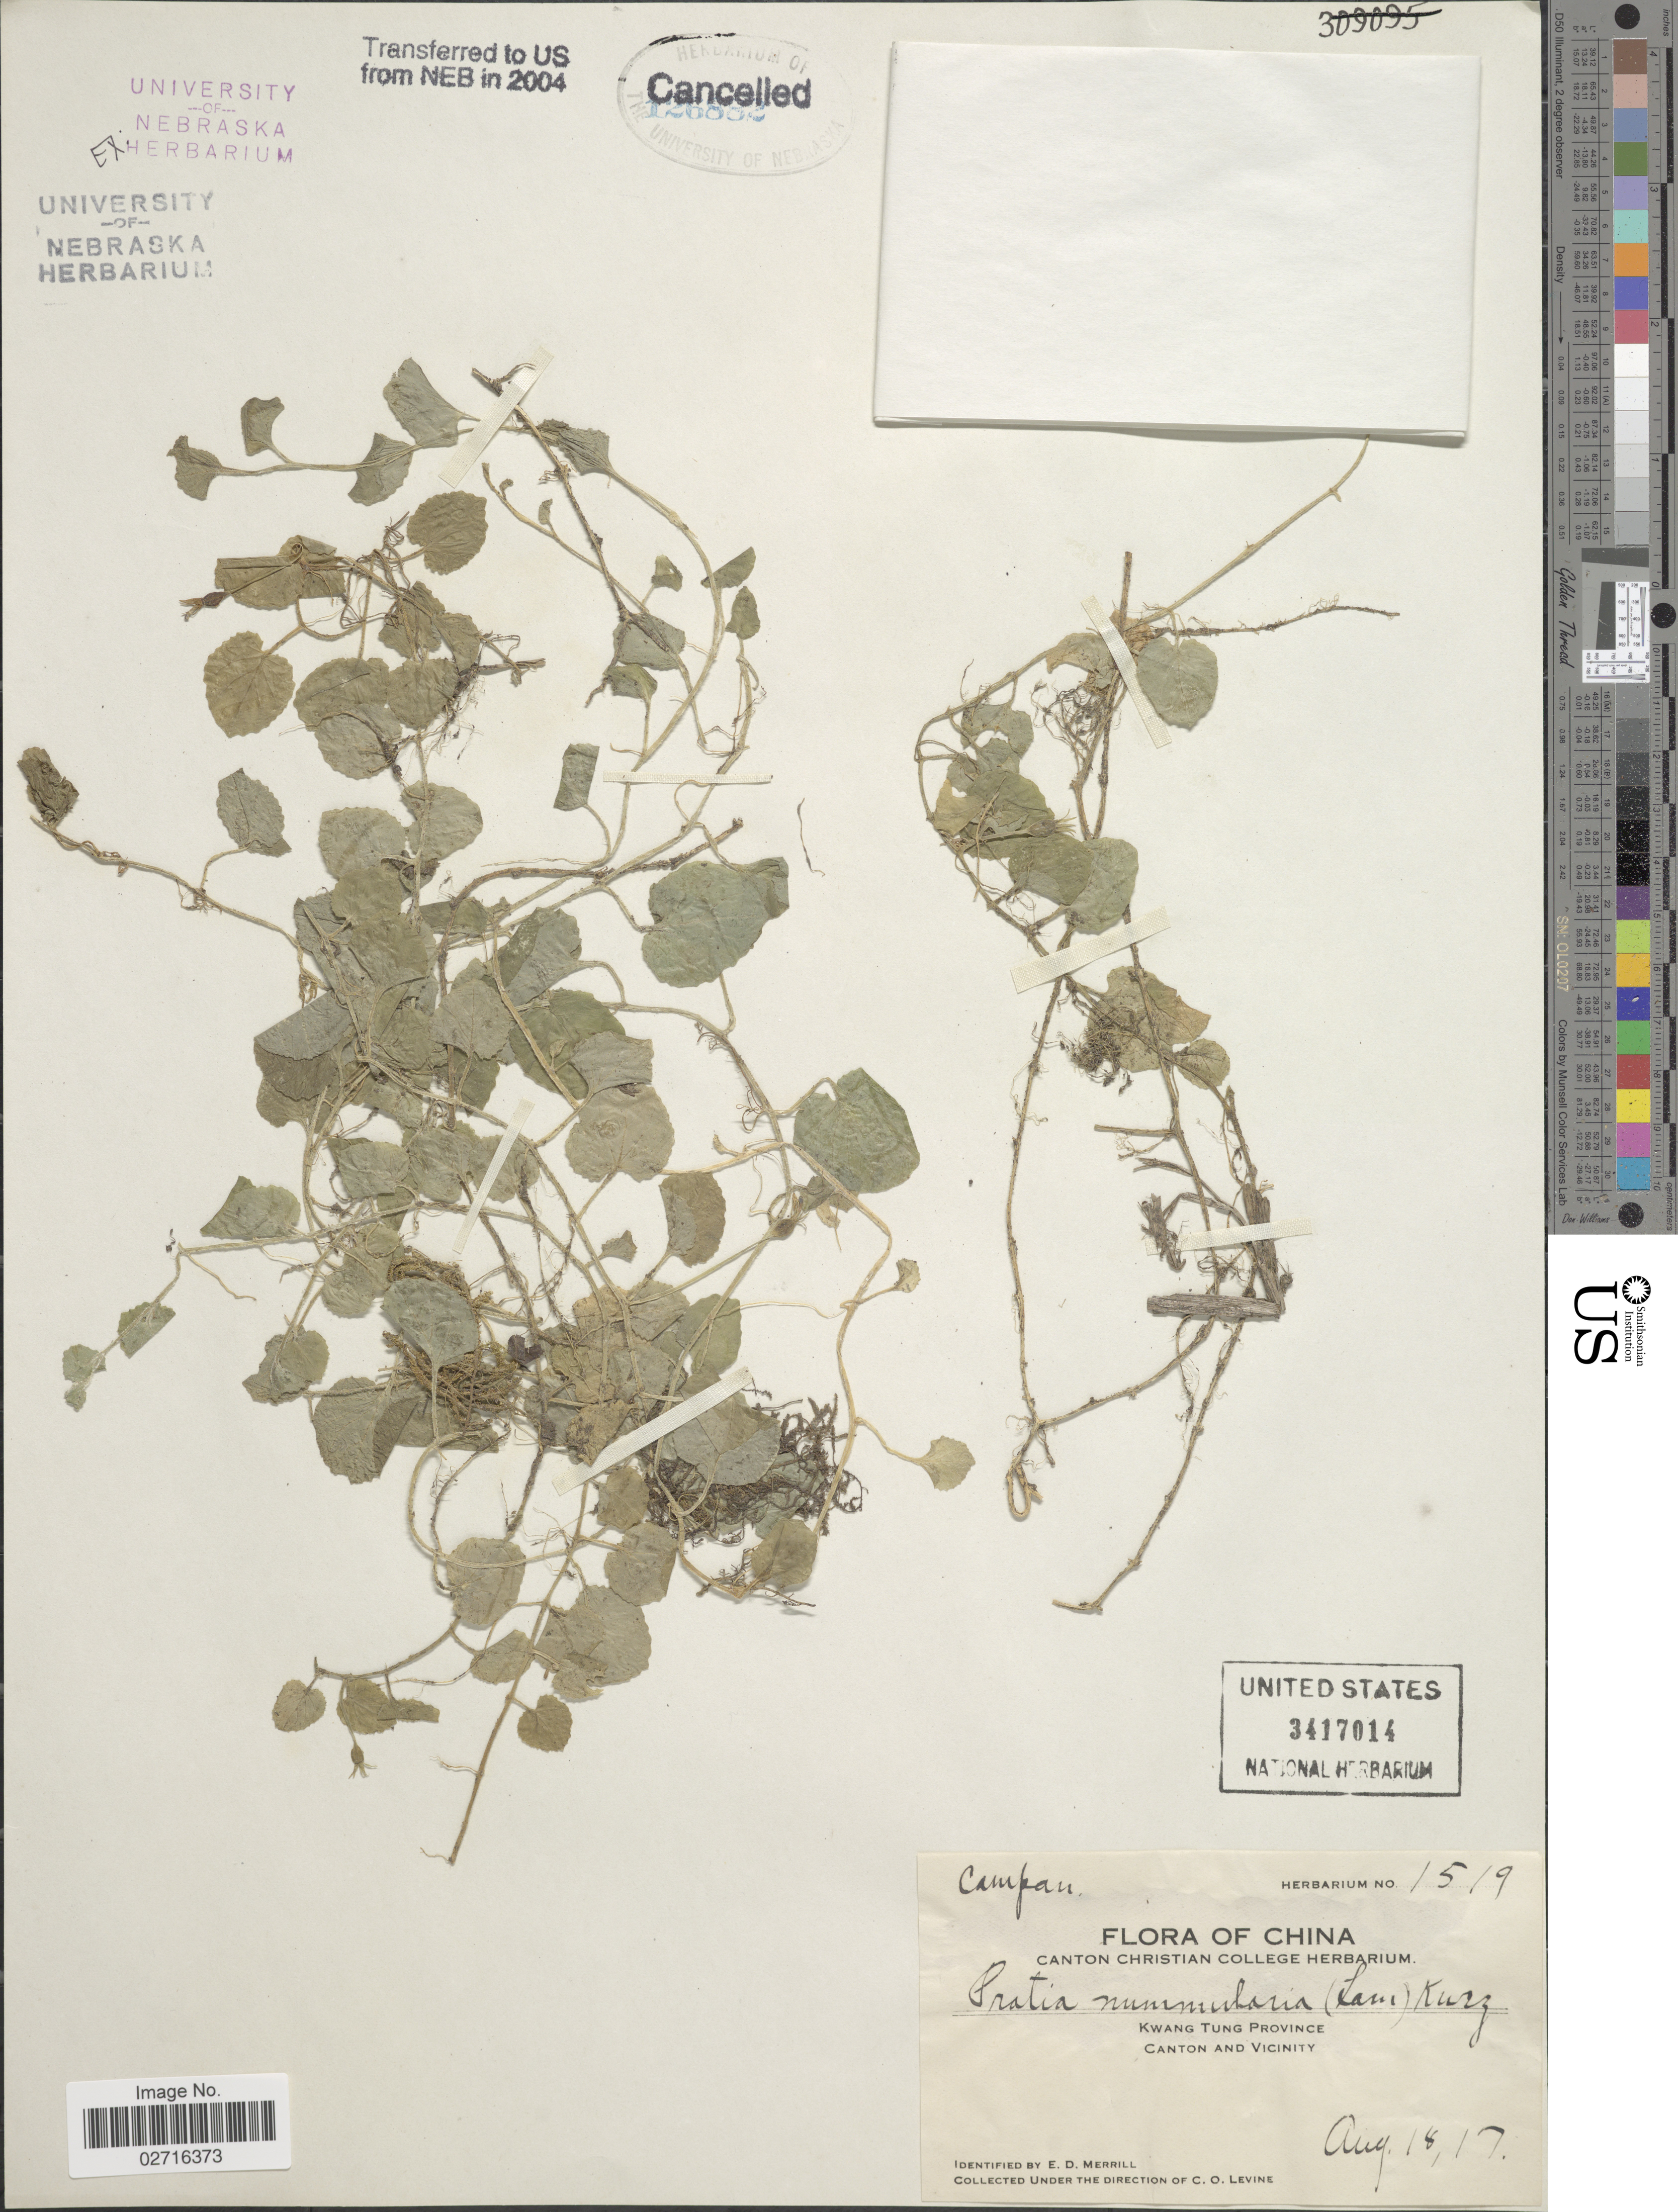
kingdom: Plantae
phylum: Tracheophyta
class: Magnoliopsida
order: Asterales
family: Campanulaceae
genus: Pratia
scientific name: Pratia nummularia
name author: (Lam.) A. Braun & Asch.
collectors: C. O. Levine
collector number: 1519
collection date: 1917-08-18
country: China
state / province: Guangdong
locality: Kwang Tung Province, Canton and Vicinity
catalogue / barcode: US 3417014